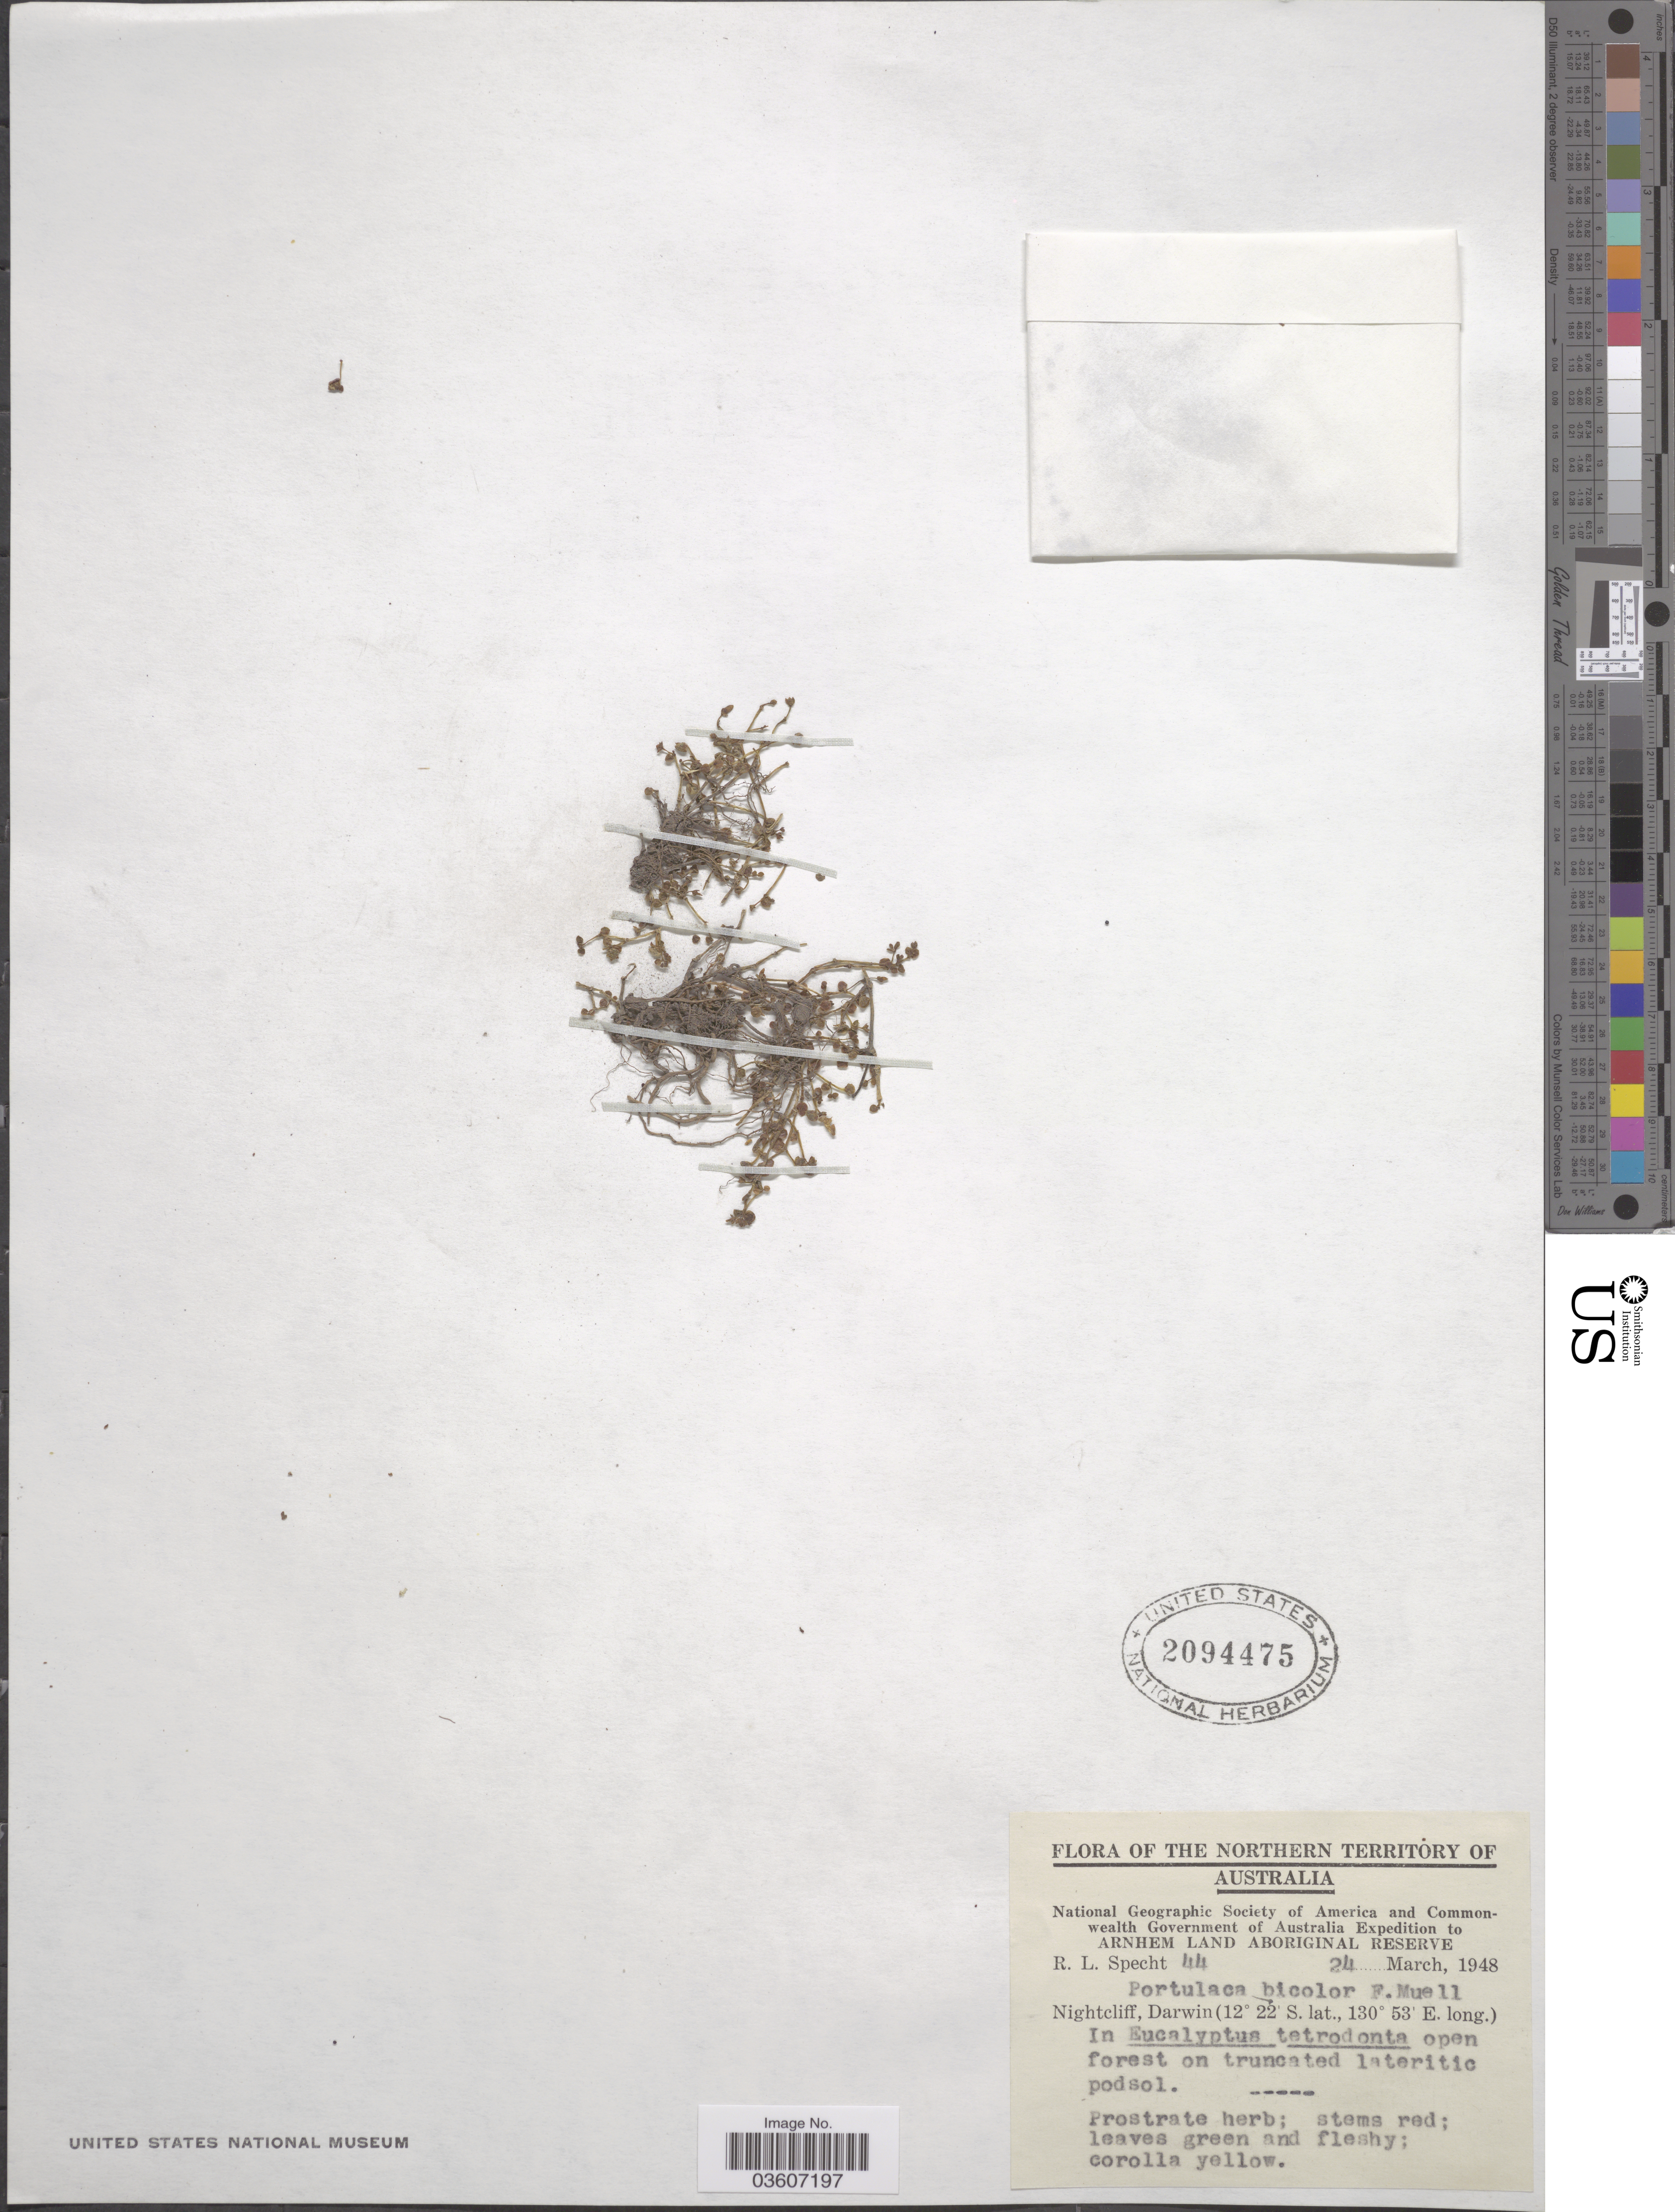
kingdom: Plantae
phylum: Tracheophyta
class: Magnoliopsida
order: Caryophyllales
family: Portulacaceae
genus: Portulaca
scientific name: Portulaca bicolor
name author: F. Muell.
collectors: R. L. Specht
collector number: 4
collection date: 1948-03-24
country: Australia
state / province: Northern Territory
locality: Arnhem Land Aboriginal Reserve. Nightcliff, Darwin.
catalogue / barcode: US 2094475